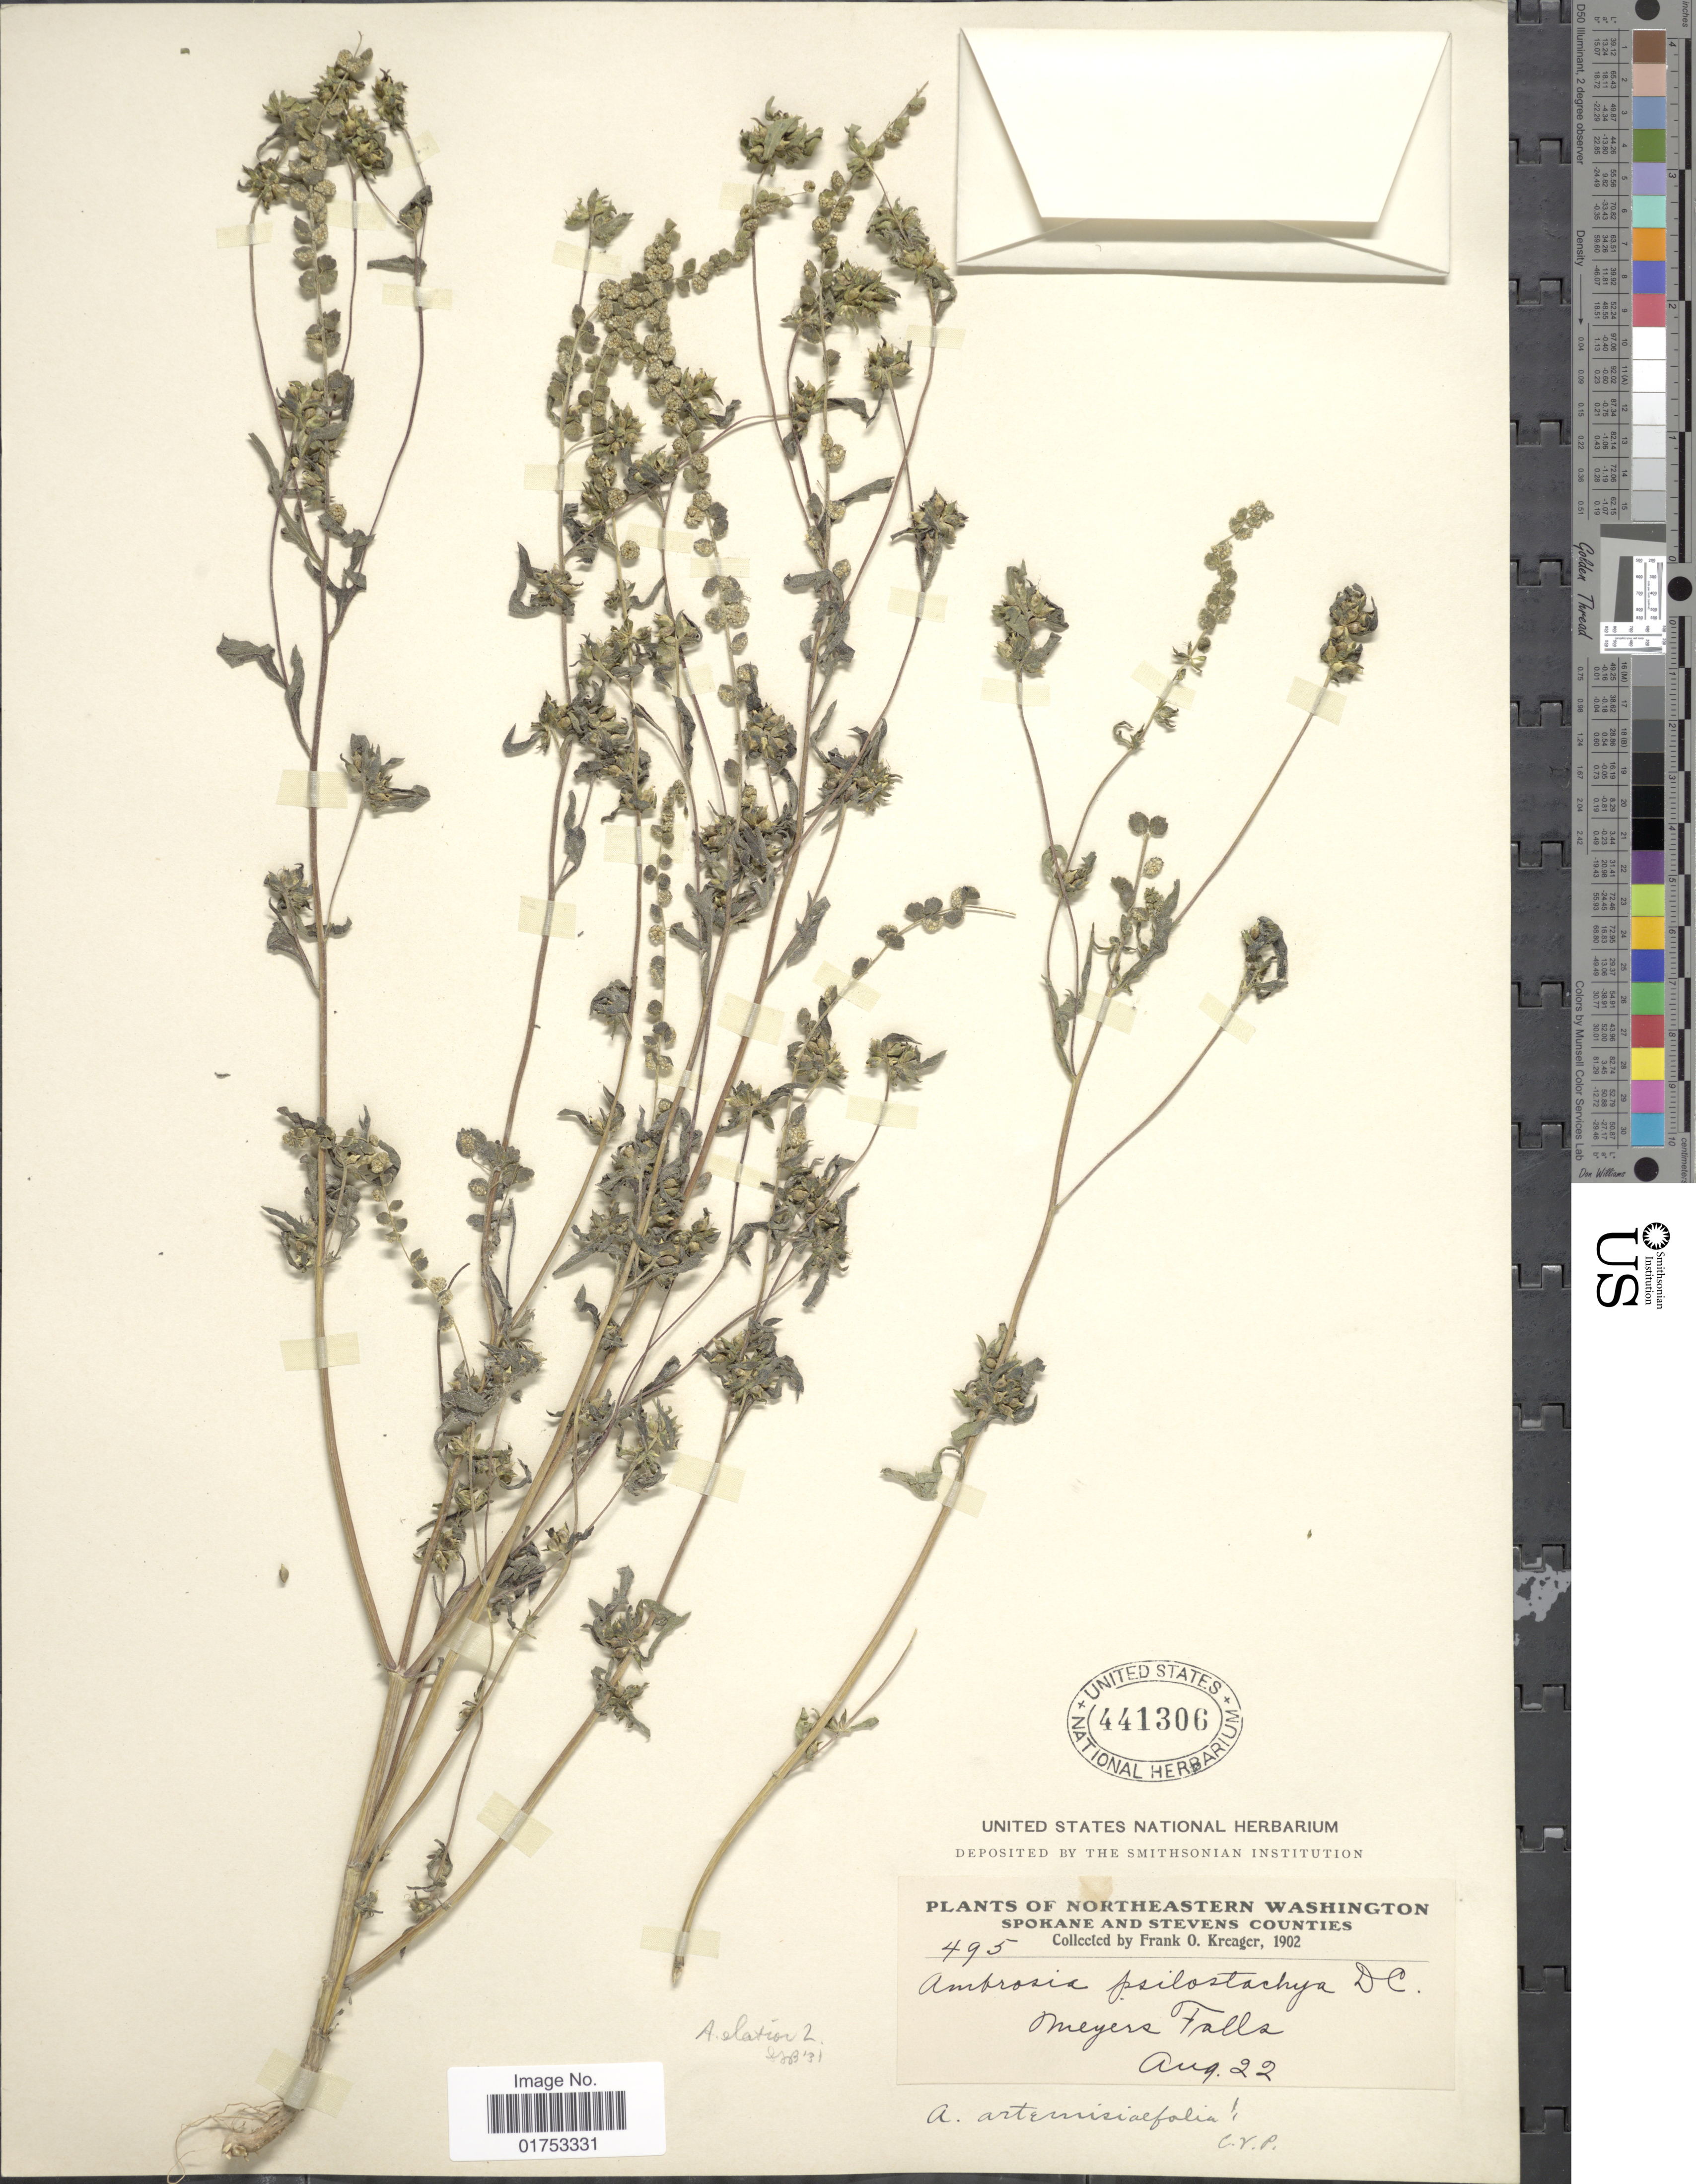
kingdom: Plantae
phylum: Tracheophyta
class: Magnoliopsida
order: Asterales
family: Asteraceae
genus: Ambrosia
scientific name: Ambrosia artemisiifolia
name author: L.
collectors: F. Kreager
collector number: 495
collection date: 1902-08-22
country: United States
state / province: Washington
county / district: Spokane / Stevens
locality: Northeastern Washington, Spokane and Stevens Counties, Meyers Falls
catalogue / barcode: US 441306